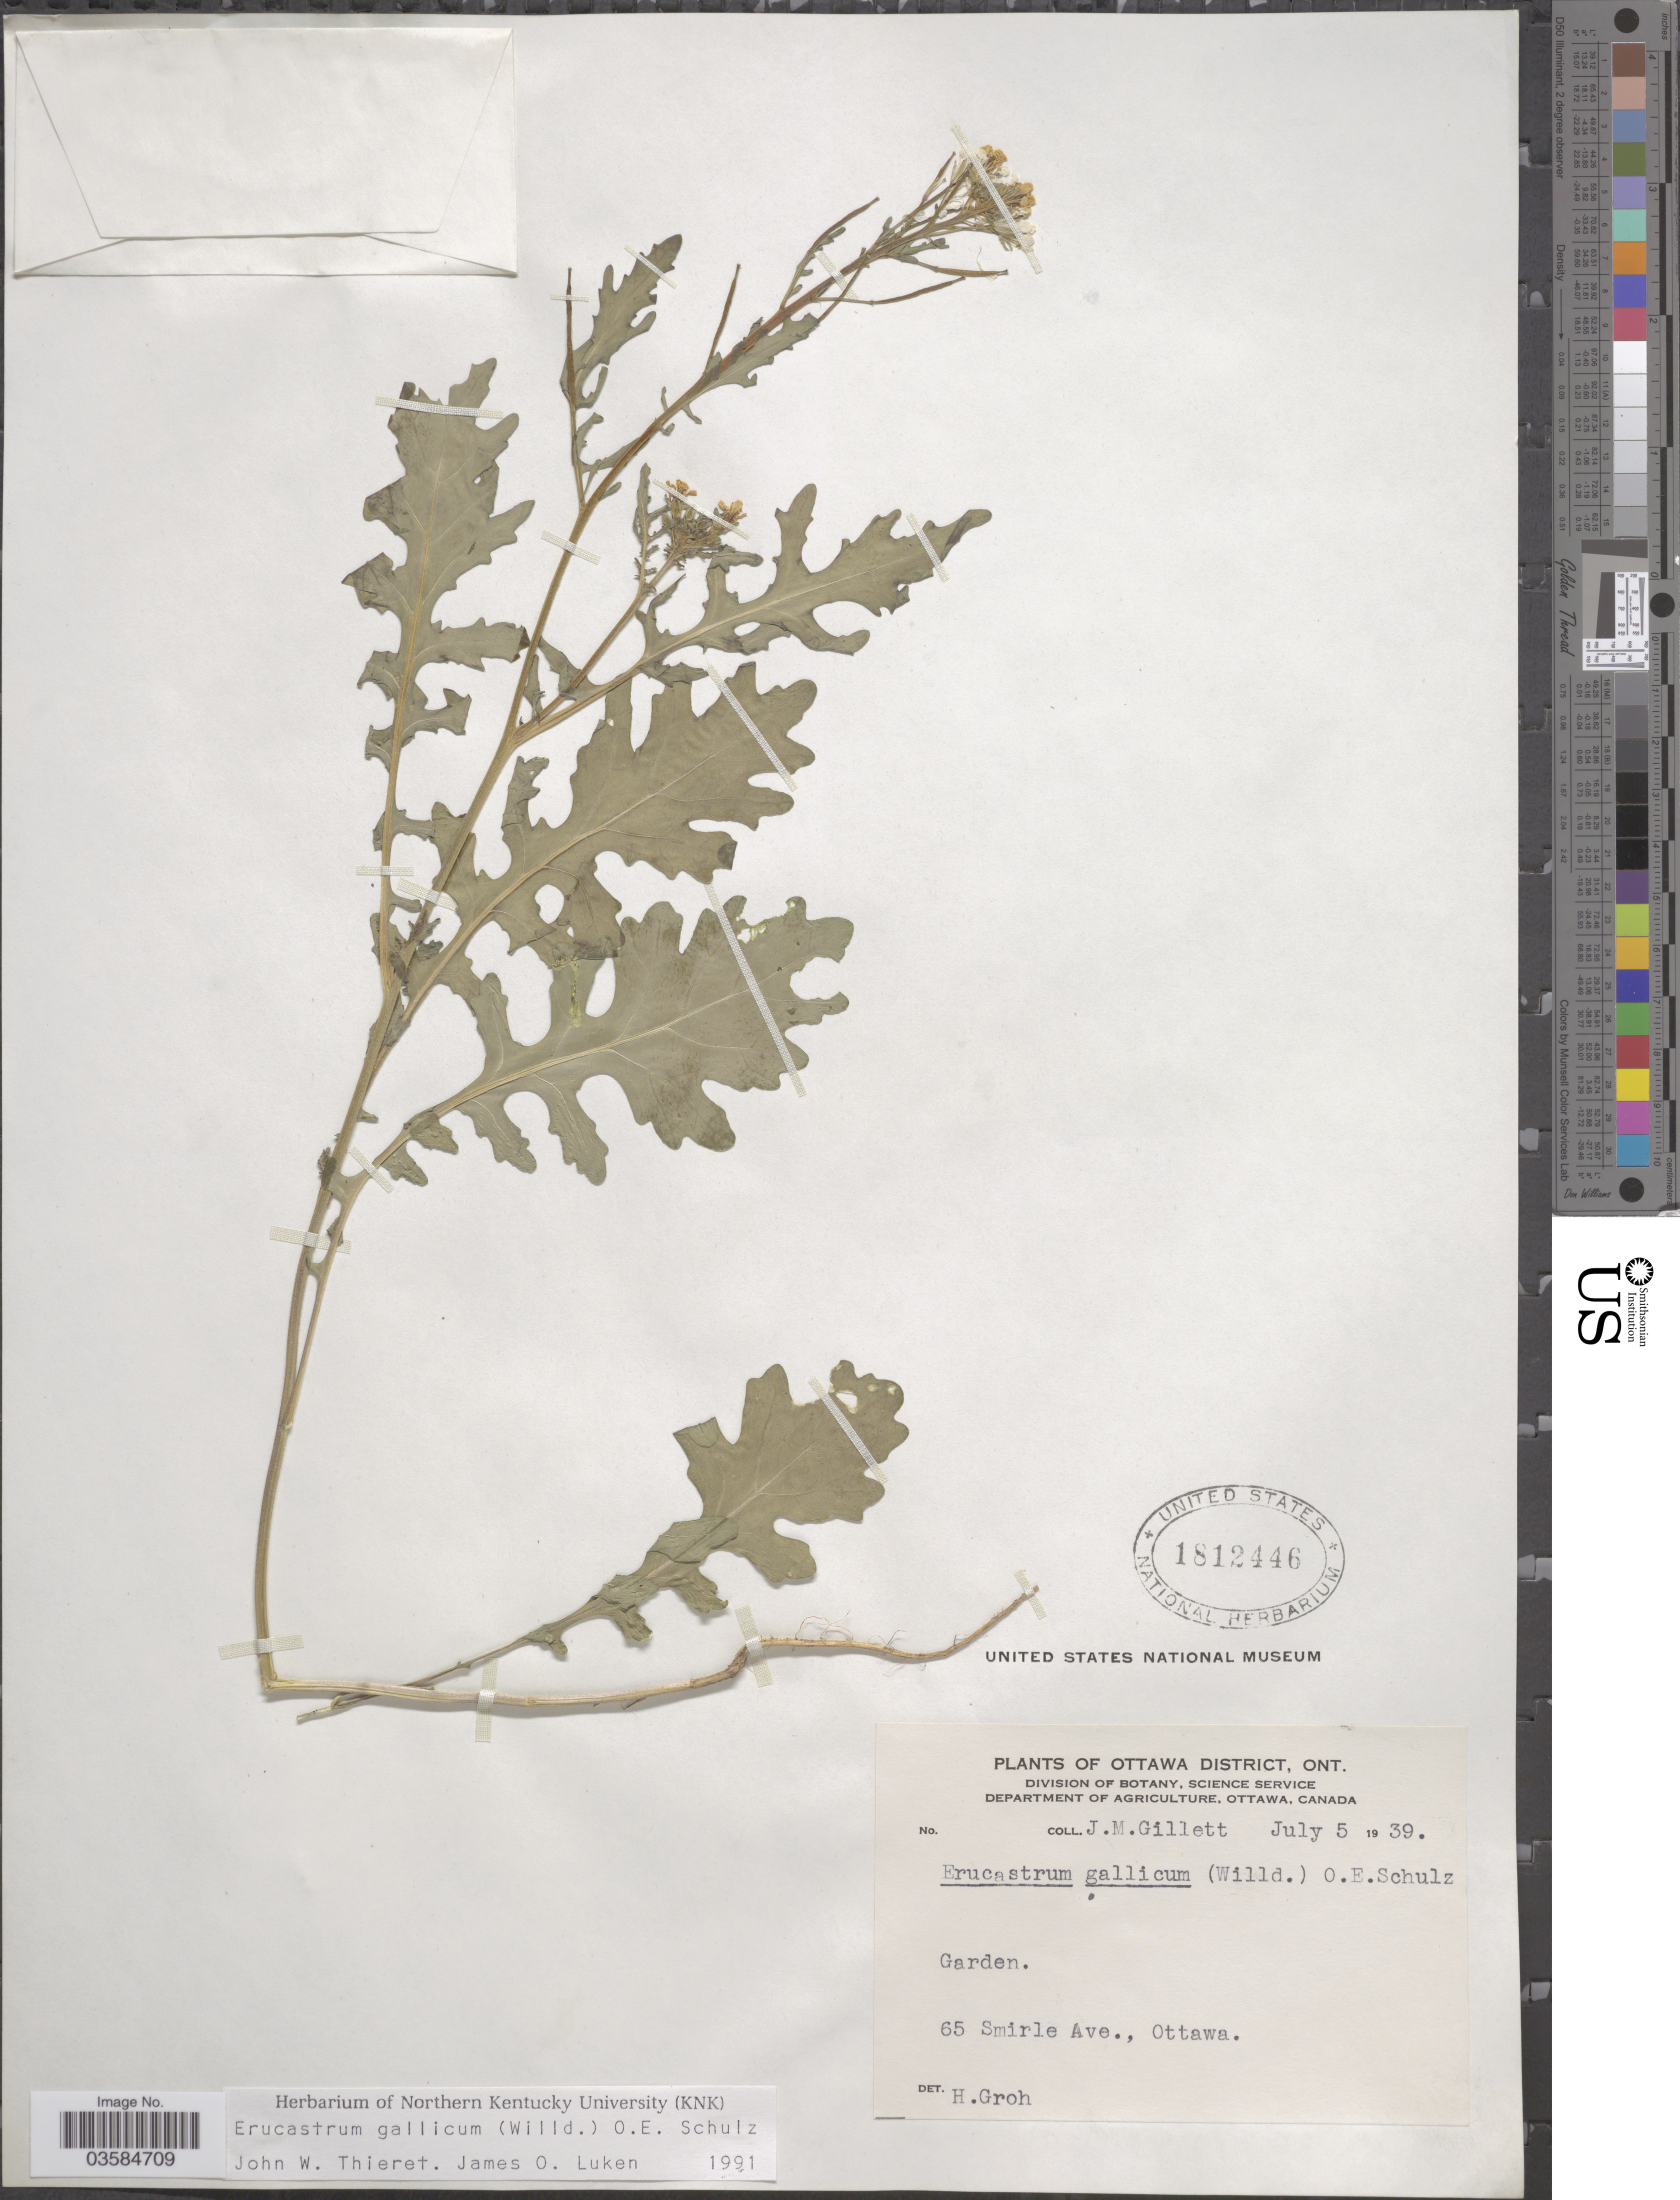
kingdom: Plantae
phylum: Tracheophyta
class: Magnoliopsida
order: Brassicales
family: Brassicaceae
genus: Erucastrum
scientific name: Erucastrum gallicum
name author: (Willd.) O.E. Schulz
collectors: J. M. Gillett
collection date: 1939-07-05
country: Canada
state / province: Ontario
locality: Ottawa District. Garden. 65 Smirle Ave.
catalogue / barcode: US 1812446